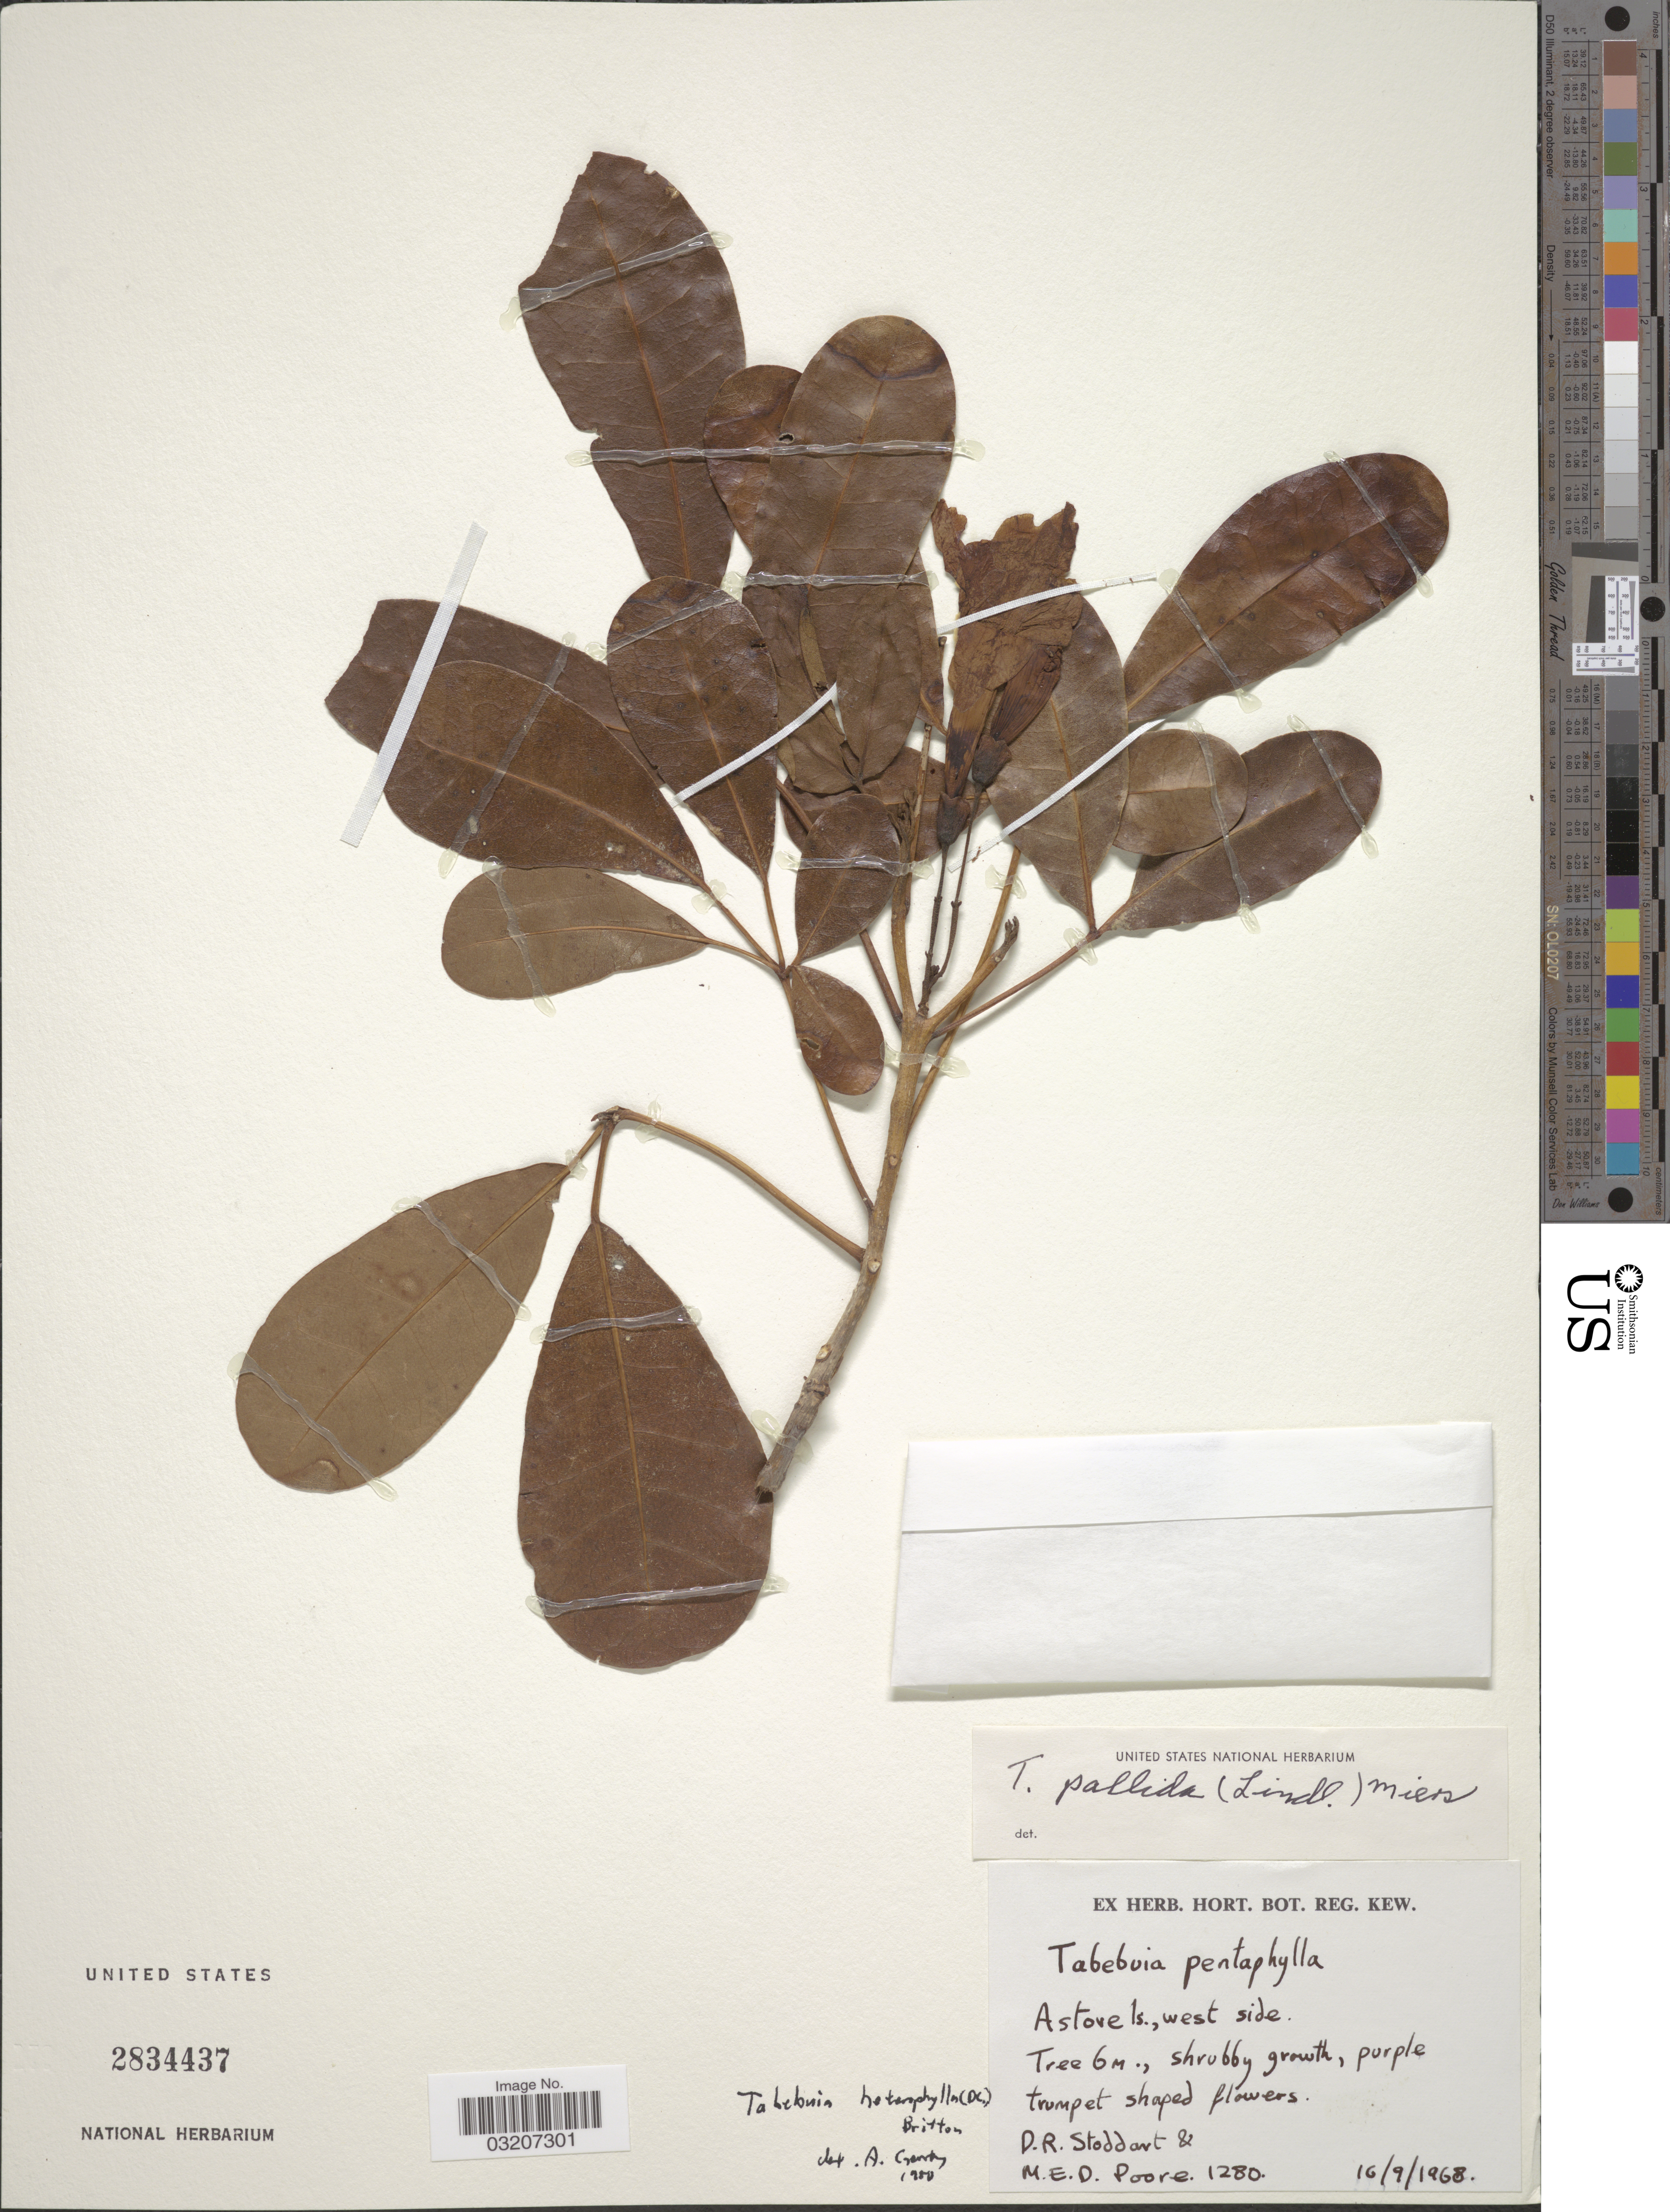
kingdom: Plantae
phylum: Tracheophyta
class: Magnoliopsida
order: Lamiales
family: Bignoniaceae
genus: Tabebuia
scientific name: Tabebuia heterophylla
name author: (DC.) Britton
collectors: D. R. Stoddart & M. E. D. Poore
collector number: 1280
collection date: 1968-09-16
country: Seychelles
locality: Astove Is., west side.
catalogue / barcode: US 2834437